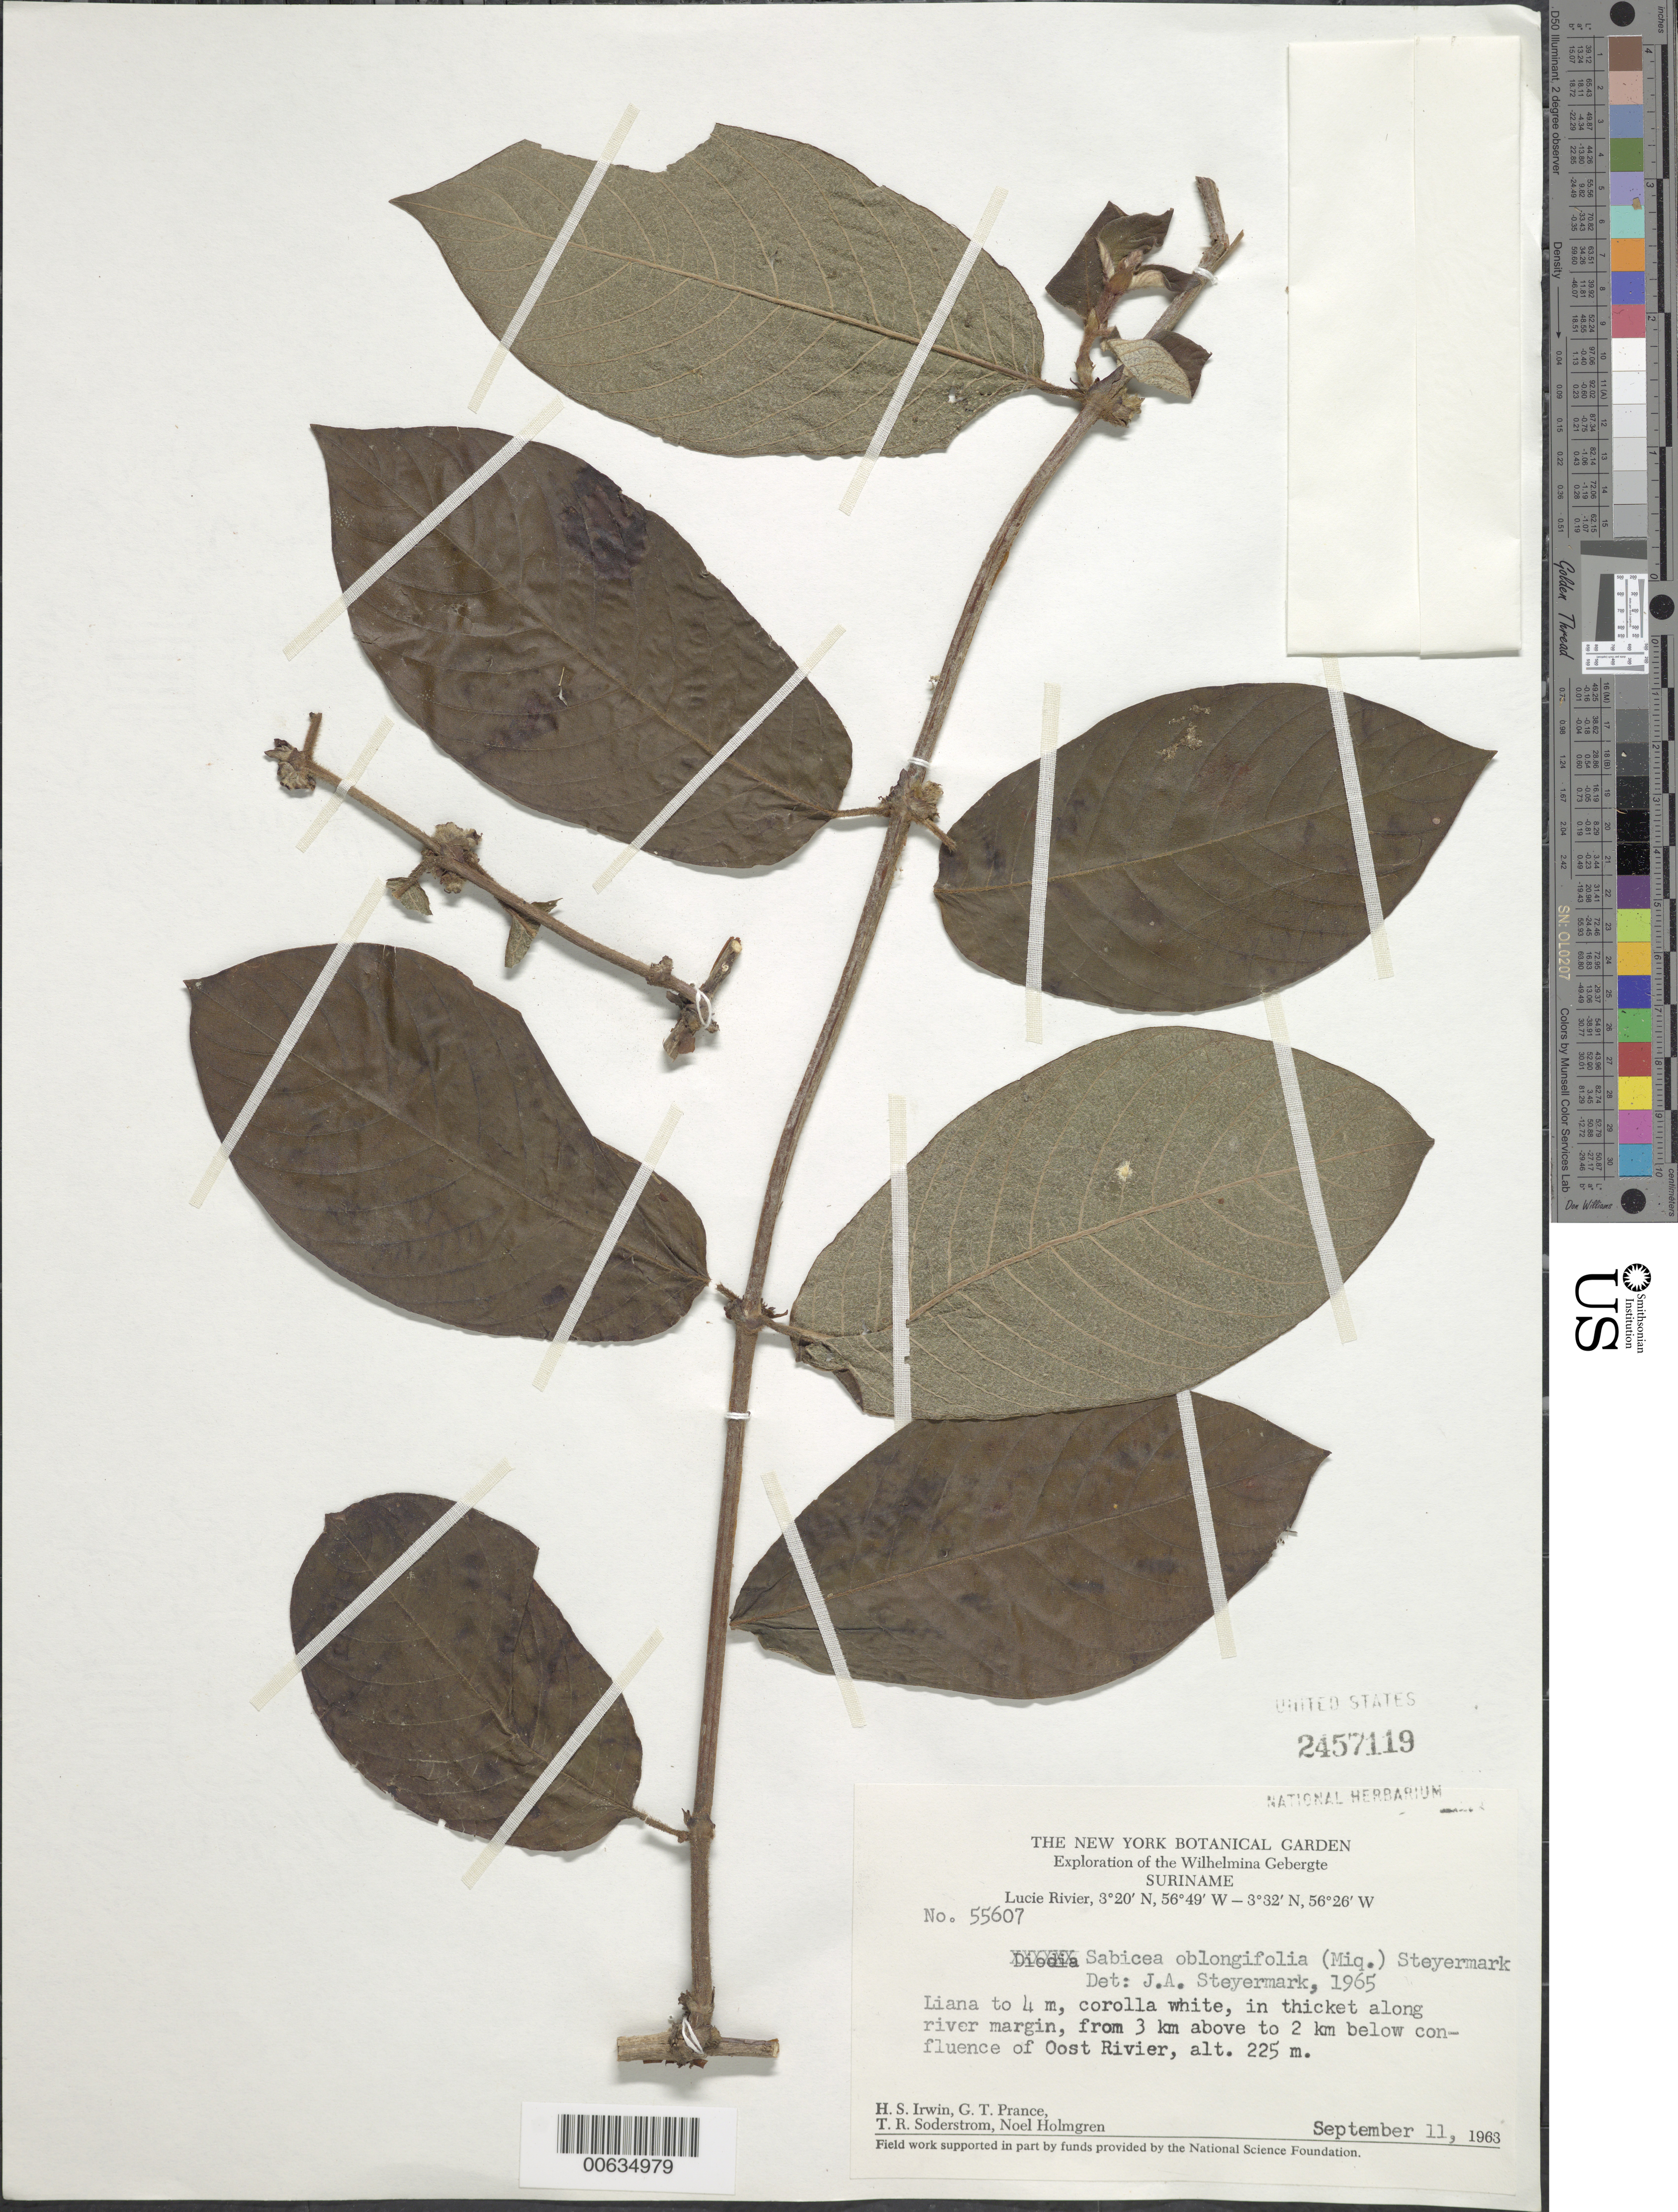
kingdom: Plantae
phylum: Tracheophyta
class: Magnoliopsida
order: Gentianales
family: Rubiaceae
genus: Sabicea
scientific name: Sabicea oblongifolia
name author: (Miq.) Steyerm.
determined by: Steyermark, Julian A., (VEN)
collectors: H. Irwin, G. T. Prance, T. R. Soderstrom & N. H. Holmgren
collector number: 55607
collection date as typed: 11-Sep-63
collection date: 1963-09-11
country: Suriname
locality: Lucie R., 3 km above to 2 km below confl. with Oost R., Wilhelmina Gebergte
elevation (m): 225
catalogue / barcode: US 2457119